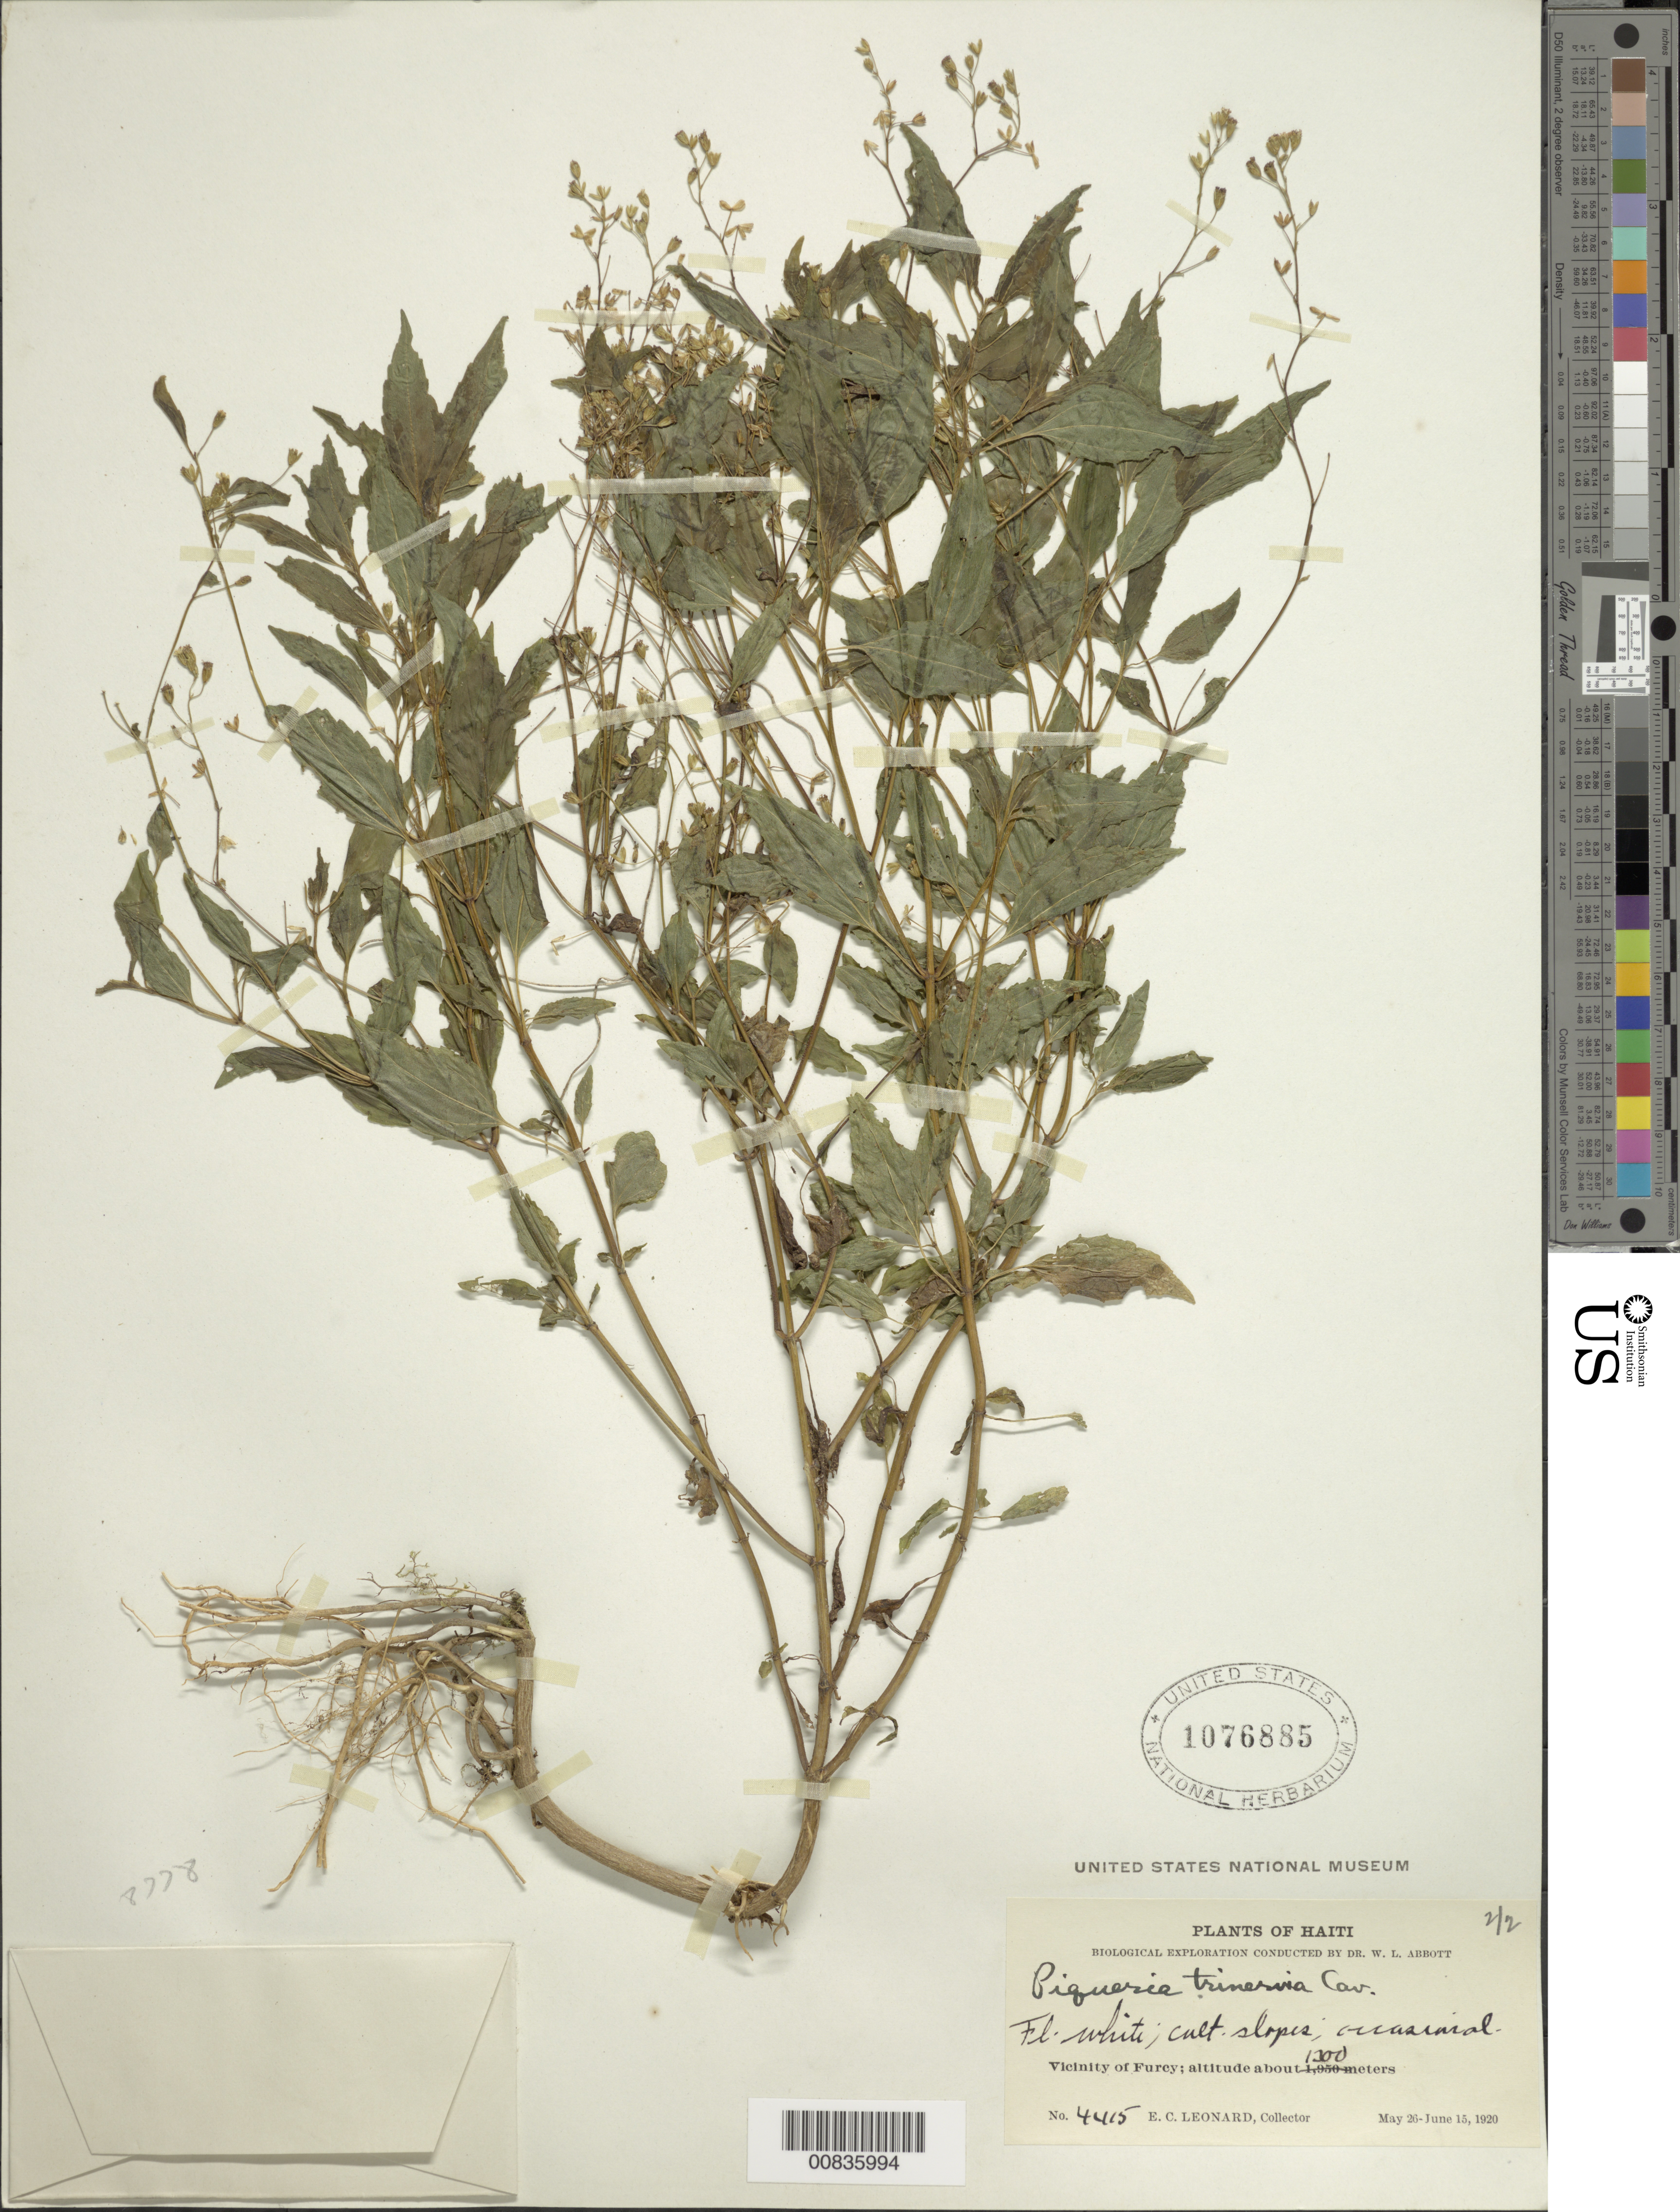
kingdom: Plantae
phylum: Tracheophyta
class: Magnoliopsida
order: Asterales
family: Asteraceae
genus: Piqueria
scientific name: Piqueria trinervia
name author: Cav.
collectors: E. C. Leonard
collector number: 4415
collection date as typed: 26 May 1920 to 15 Jun 1920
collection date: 1920-05-26/1920-06-15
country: Haiti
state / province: Ouest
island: Hispaniola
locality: Vicinity of Furcy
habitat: Cultivated slopes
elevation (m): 1300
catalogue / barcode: US 1076885